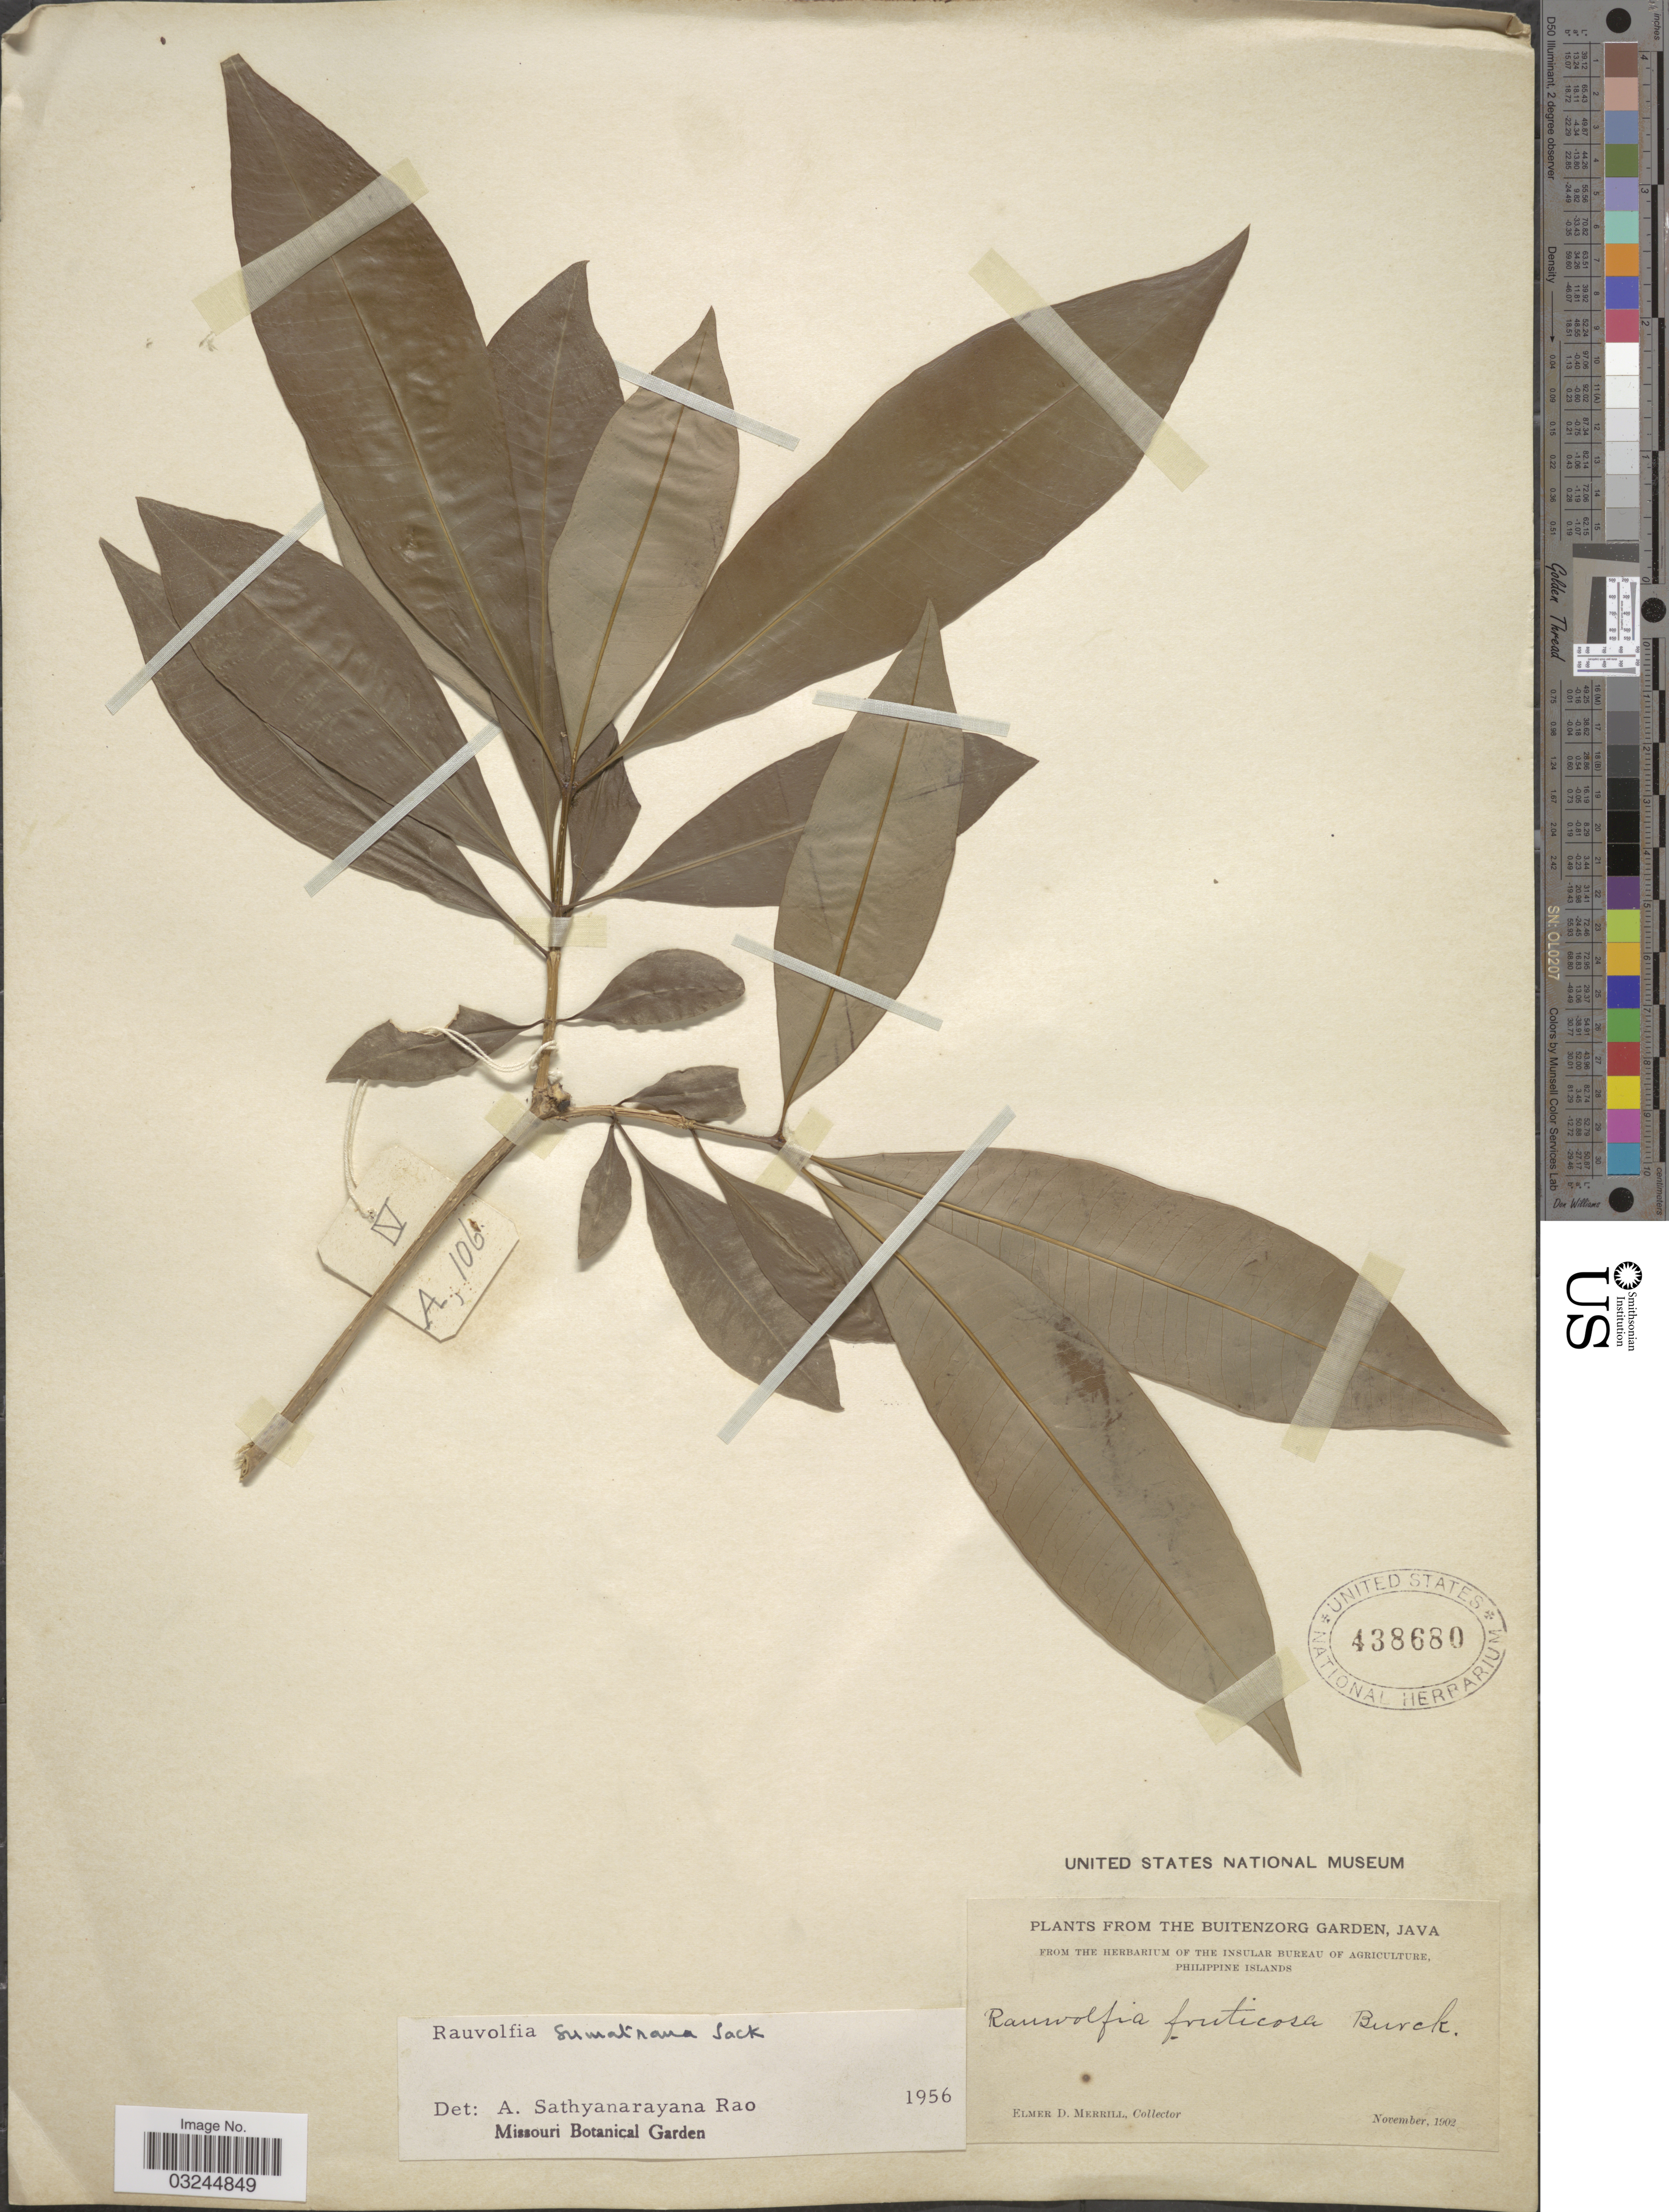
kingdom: Plantae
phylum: Tracheophyta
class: Magnoliopsida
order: Gentianales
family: Apocynaceae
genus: Rauvolfia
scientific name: Rauvolfia sumatrana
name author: Jack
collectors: E. D. Merrill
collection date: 1902-11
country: Indonesia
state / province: Java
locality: Buitenzorg Garden, Java.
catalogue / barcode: US 438680